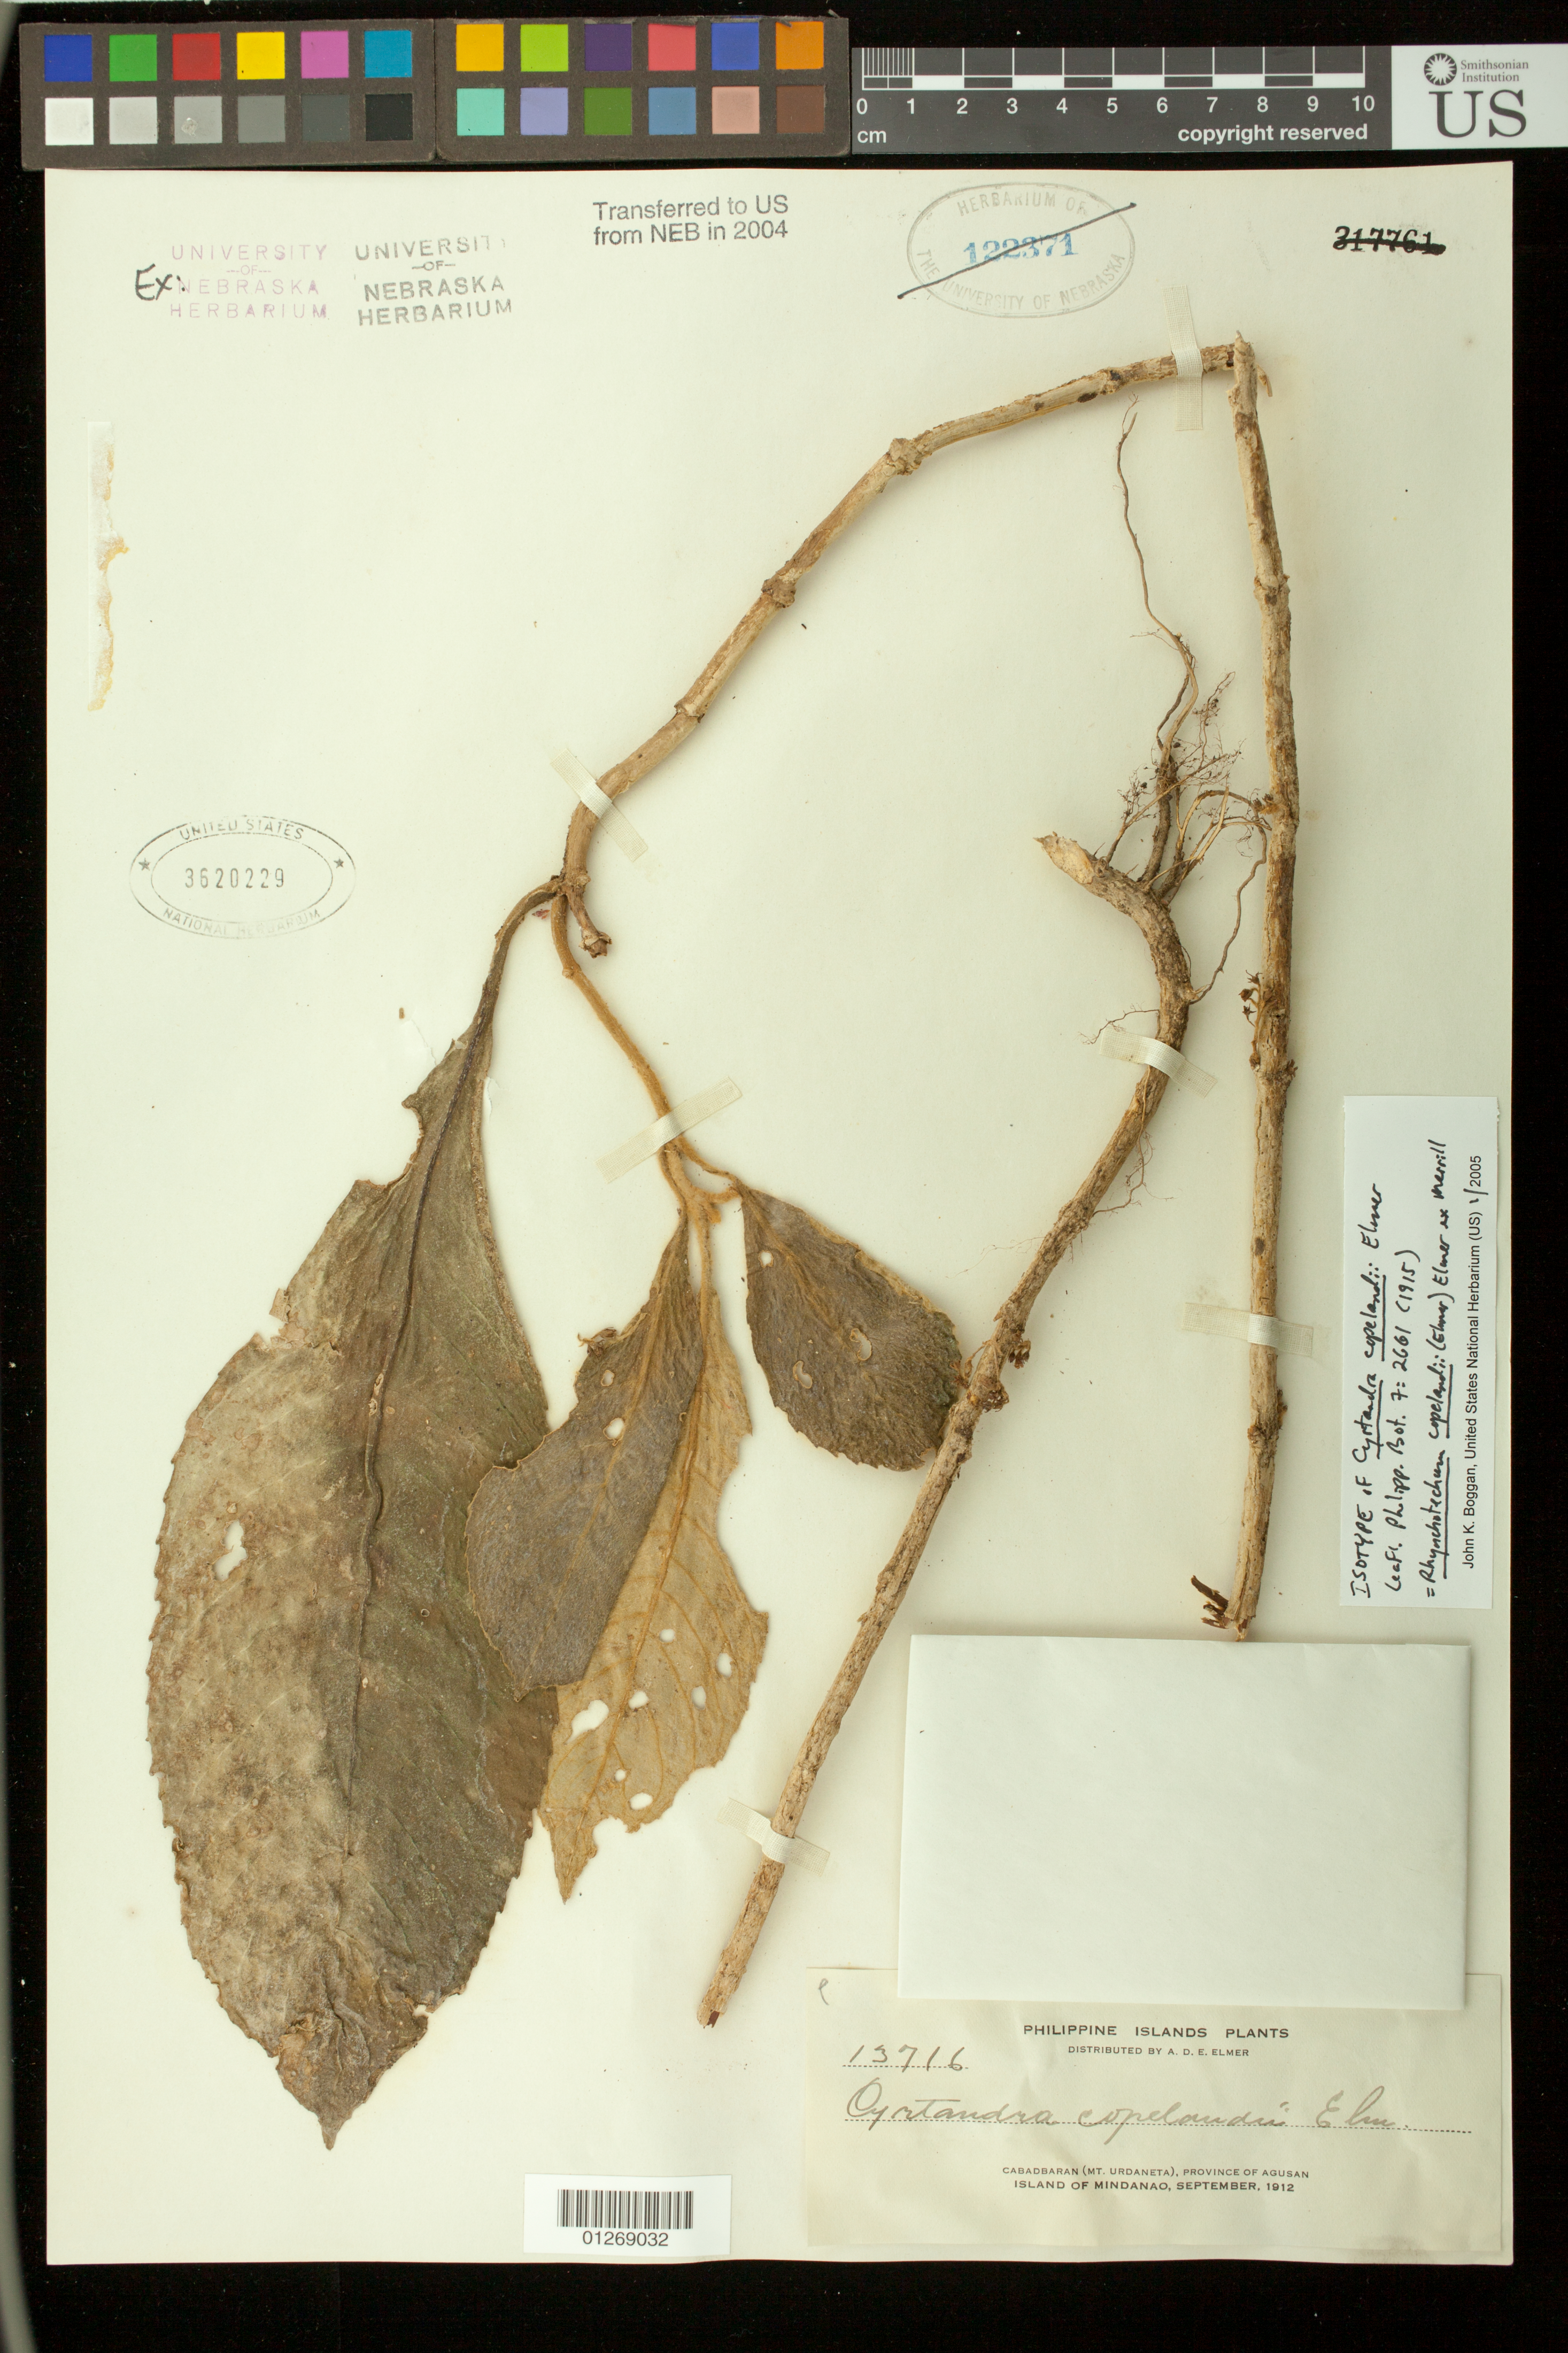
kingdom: Plantae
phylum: Tracheophyta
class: Magnoliopsida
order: Lamiales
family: Gesneriaceae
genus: Cyrtandra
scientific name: Cyrtandra copelandii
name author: Elmer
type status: Isotype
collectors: A. D. E. Elmer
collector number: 13716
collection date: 1912-07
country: Philippines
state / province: Caraga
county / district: Agusan del Norte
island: Mindanao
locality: Cabadbaran (Mt. Urdaneta), province of Agusan, Island of Mindanao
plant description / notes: Specimen ex University of Nebraska Herbarium (NEB), transferred to US in 2004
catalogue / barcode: US 3620229